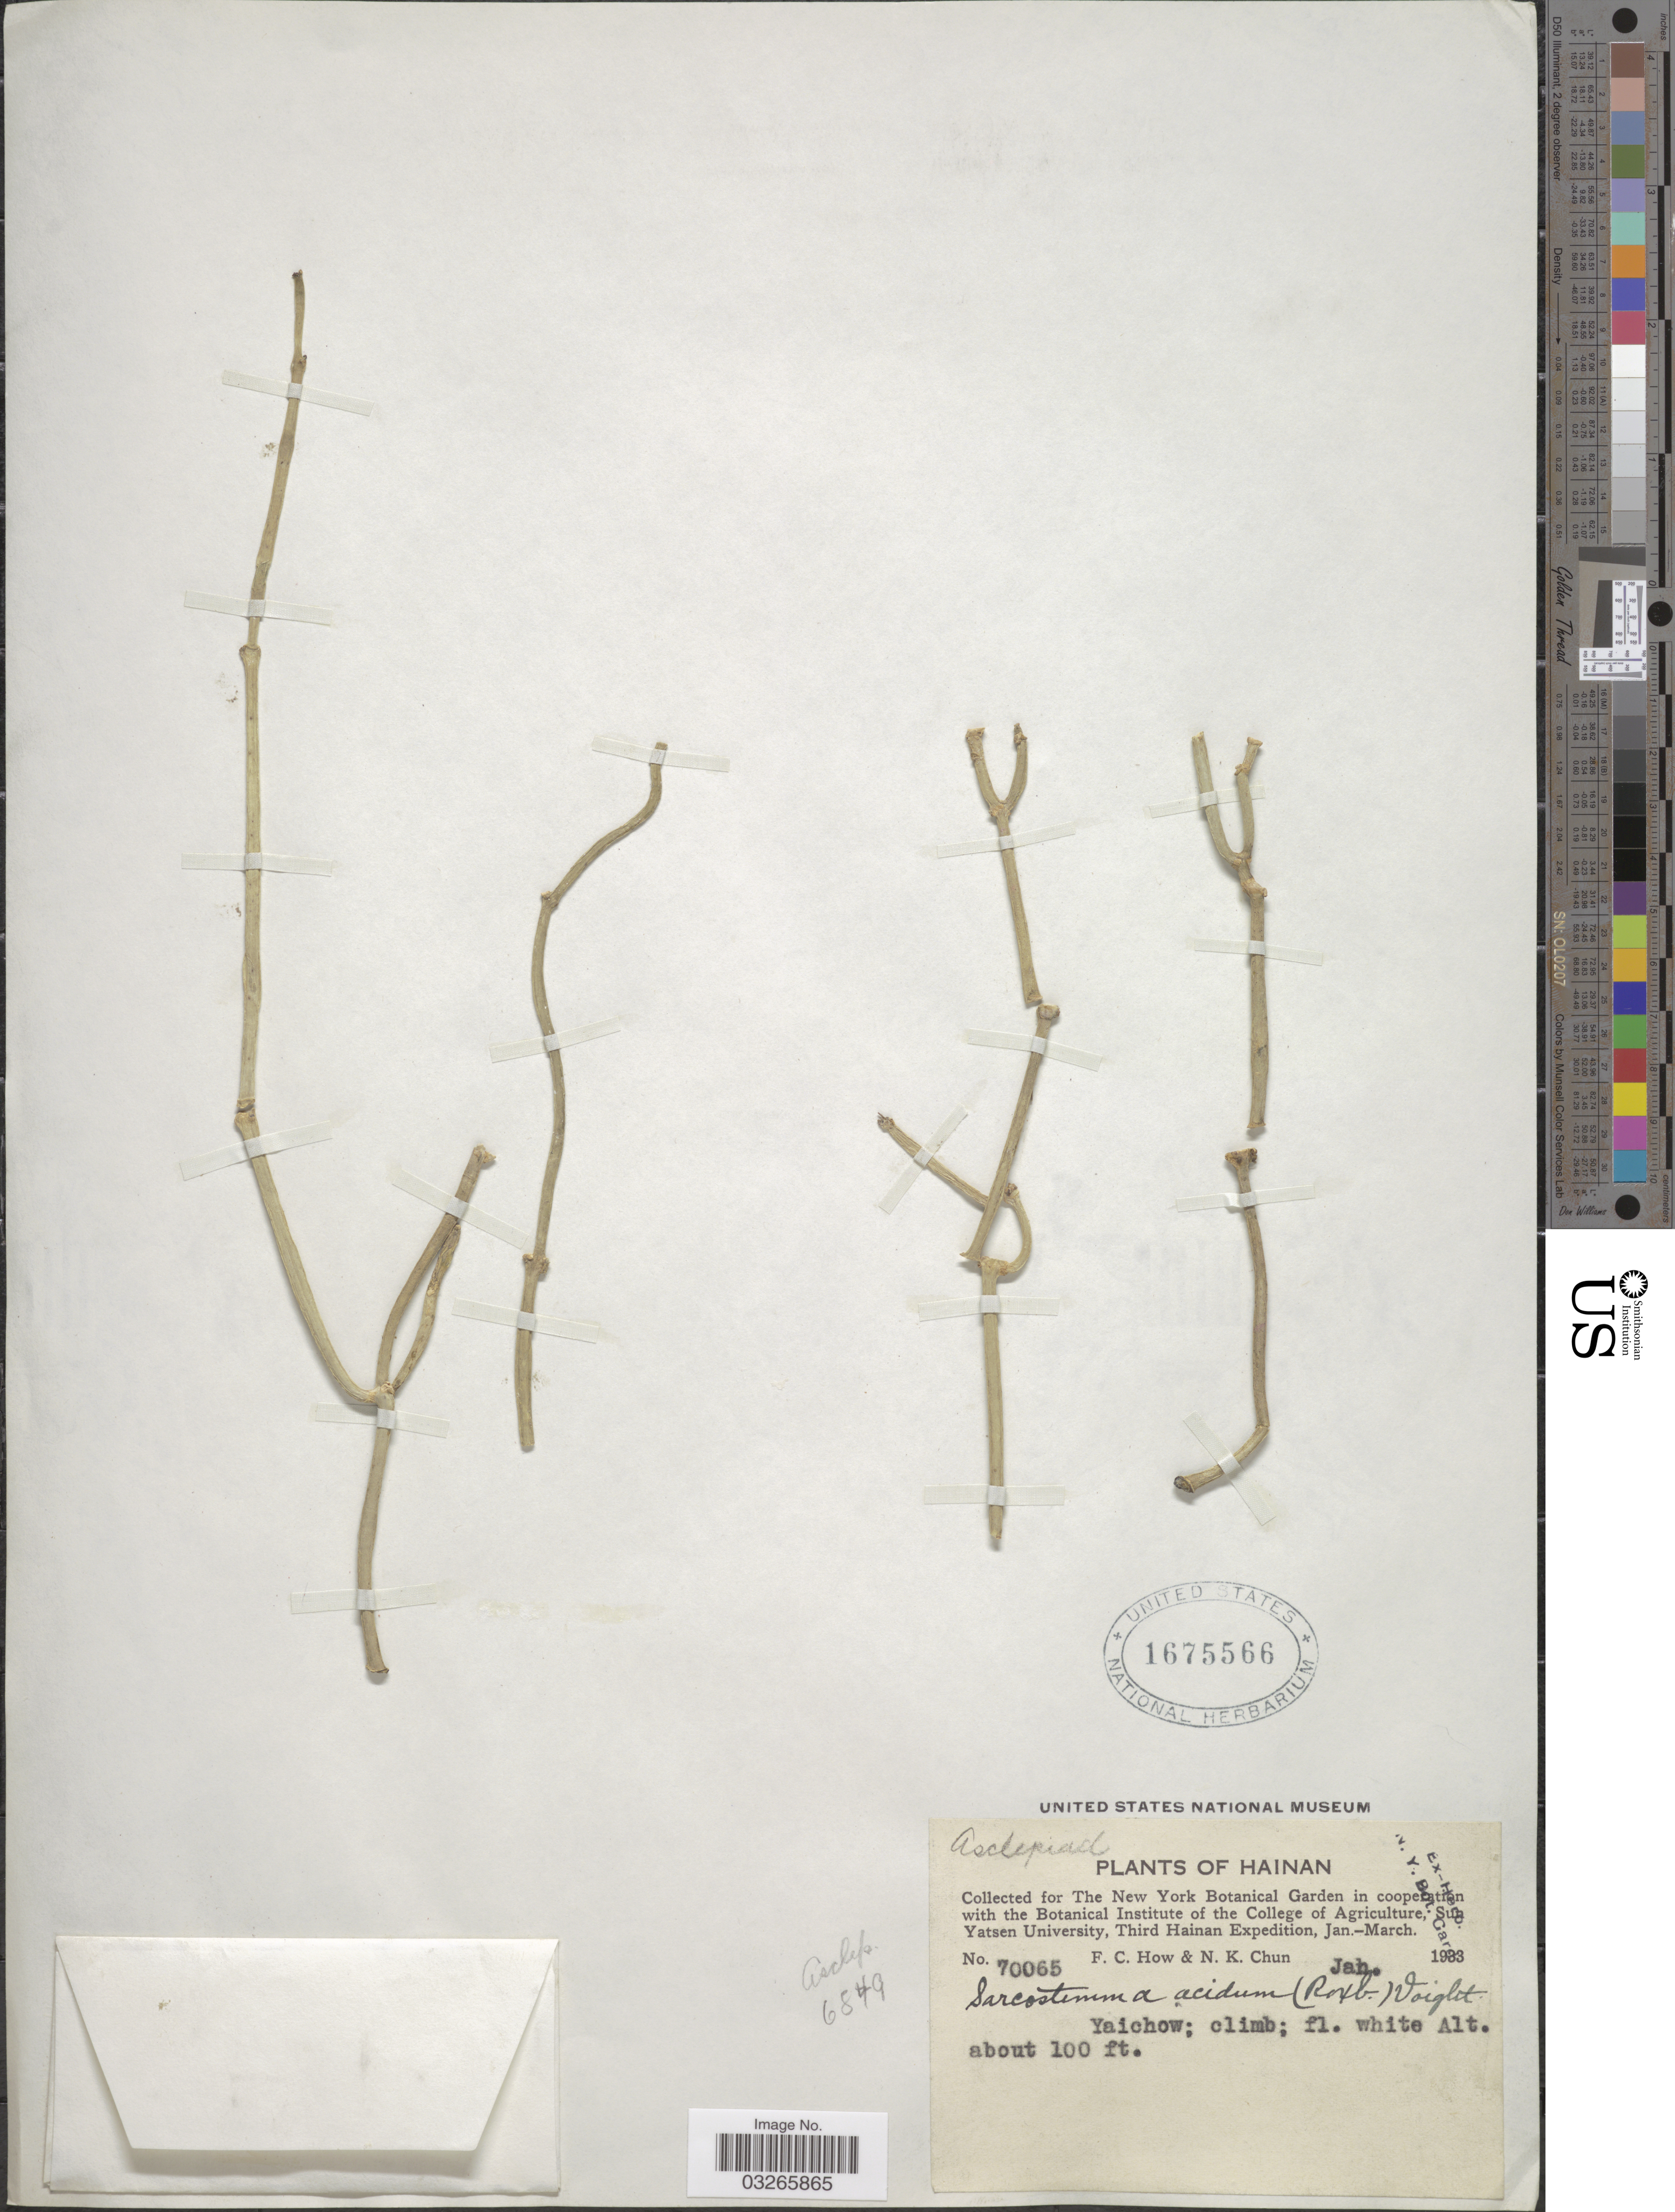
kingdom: Plantae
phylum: Tracheophyta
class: Magnoliopsida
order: Gentianales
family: Apocynaceae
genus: Sarcostemma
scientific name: Sarcostemma acidum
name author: (Roxb.) Voigt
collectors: F. C. How & N. K. Chun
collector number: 70065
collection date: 1933-01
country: China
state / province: Hainan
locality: Yaichow.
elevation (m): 30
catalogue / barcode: US 1675566